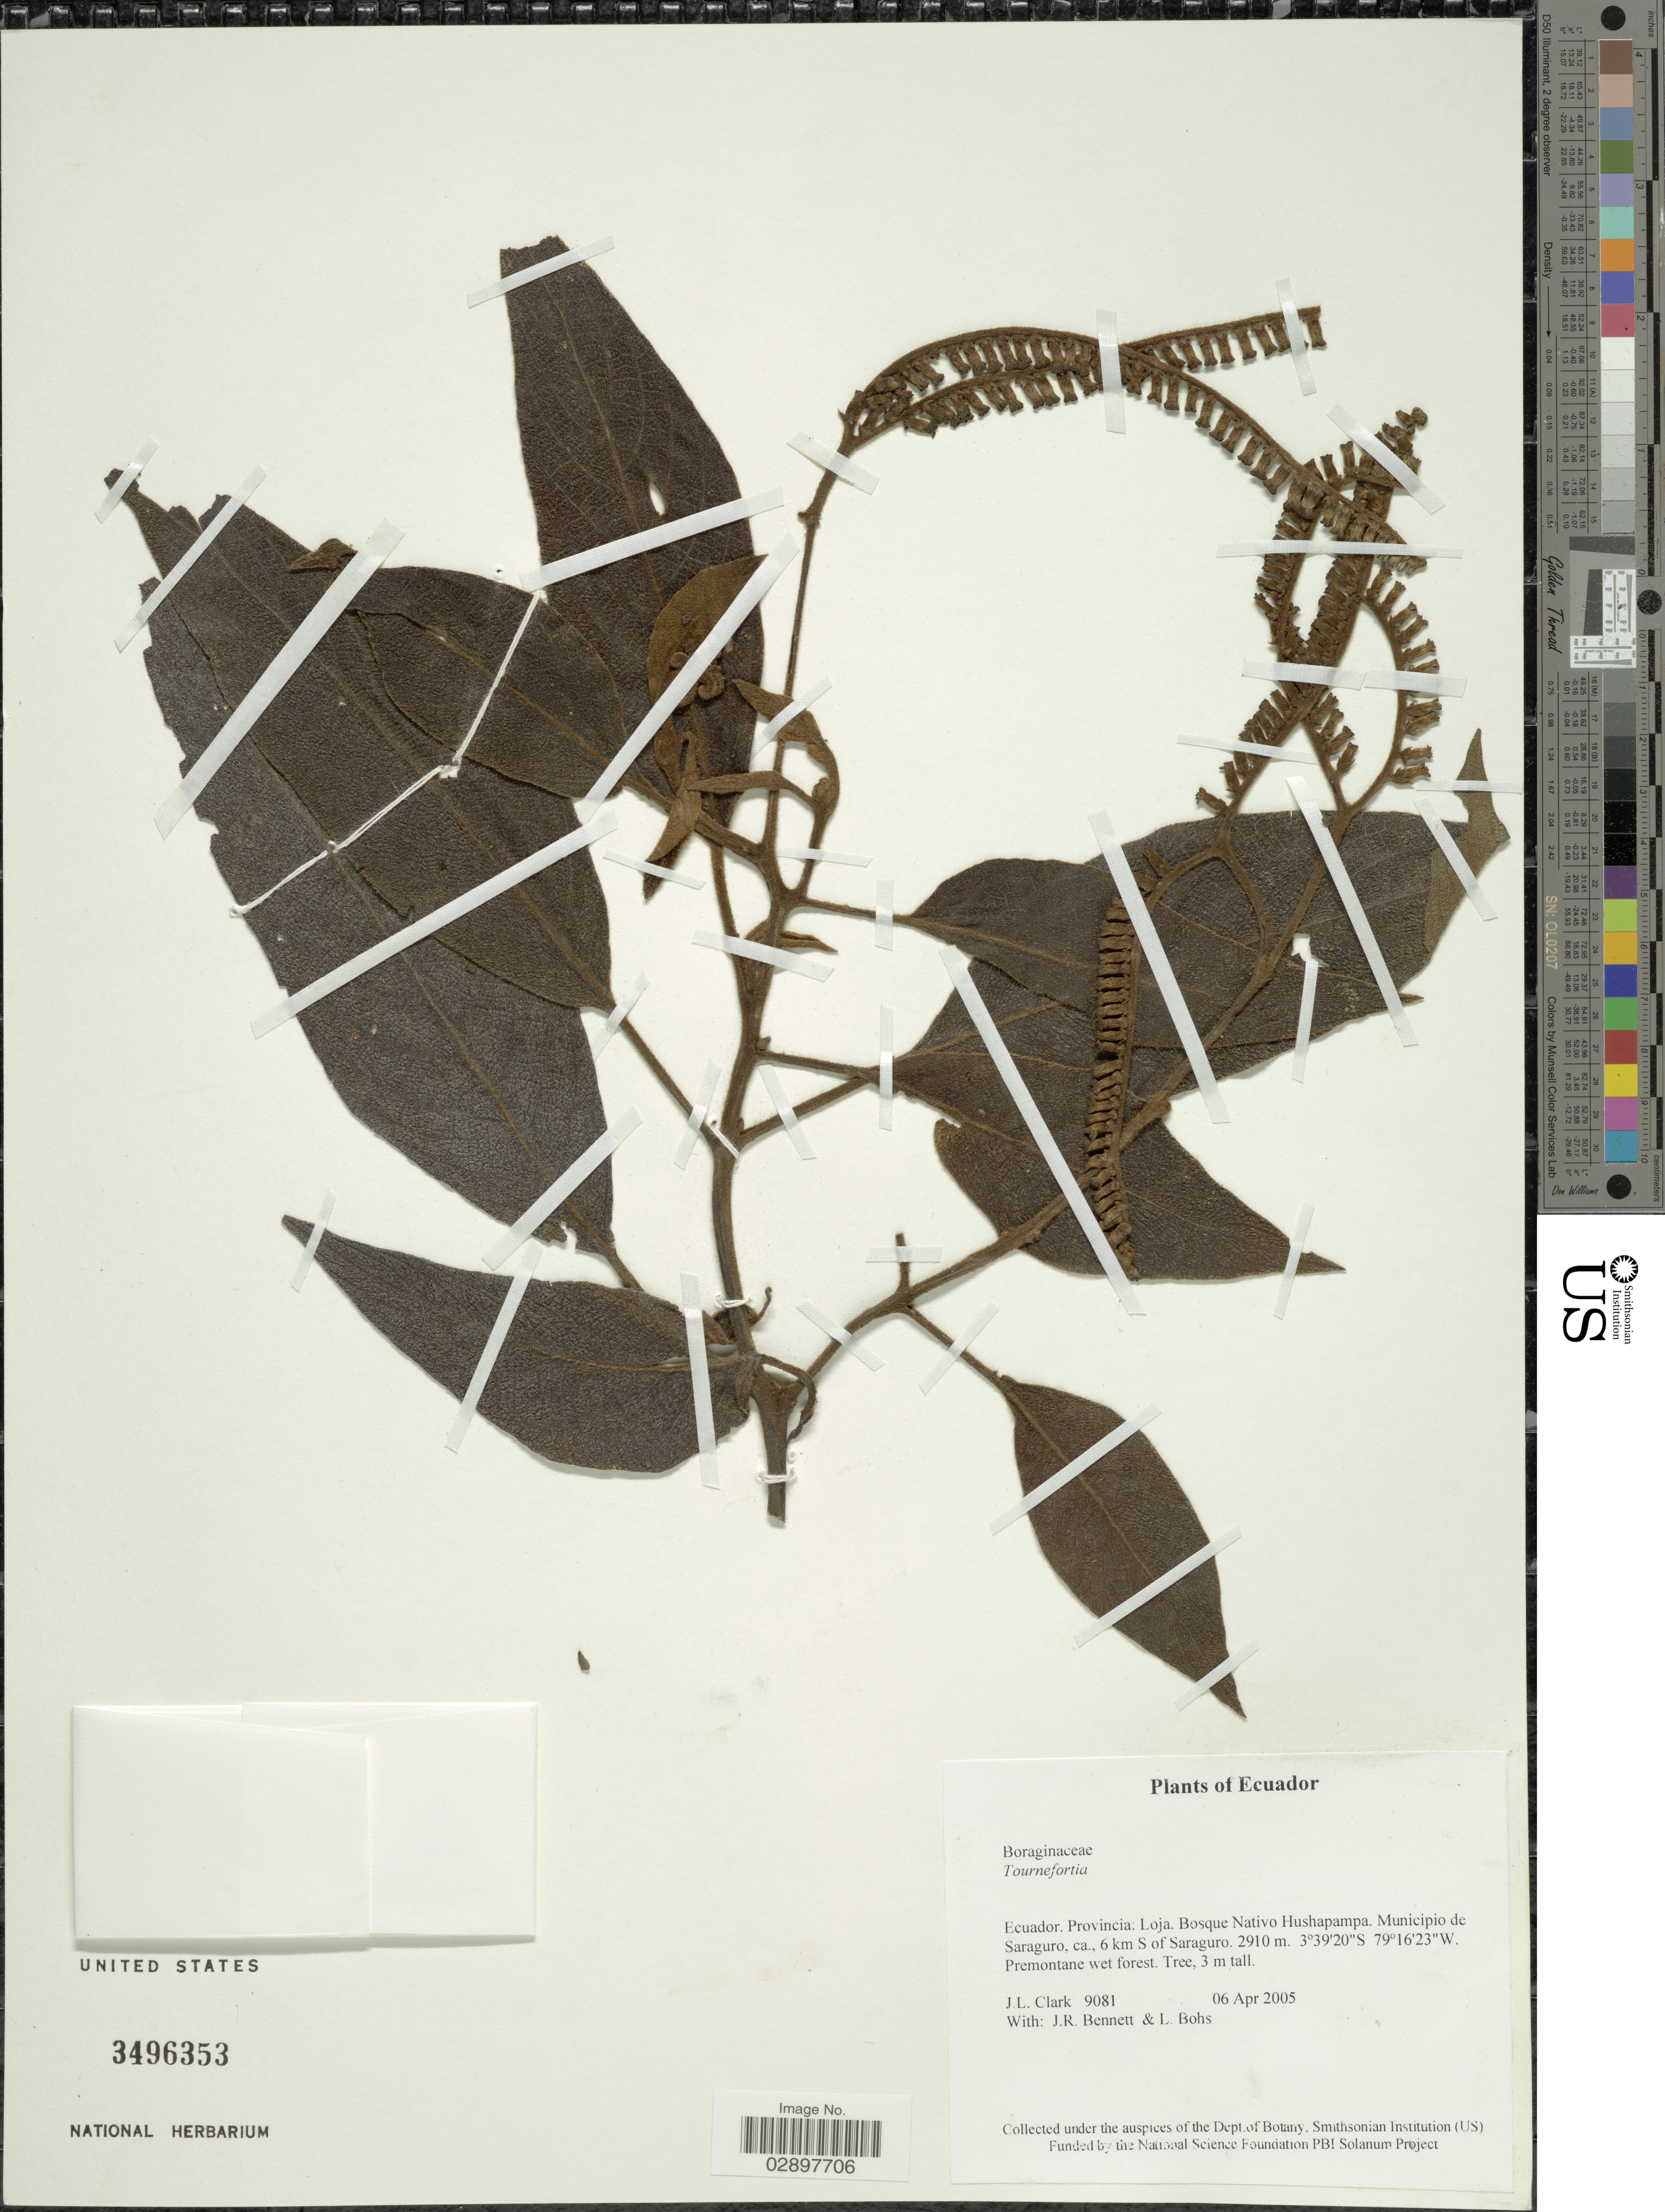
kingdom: Plantae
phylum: Tracheophyta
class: Magnoliopsida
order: Boraginales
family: Heliotropiaceae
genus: Tournefortia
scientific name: Tournefortia sp.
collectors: J. L. Clark, J. R. Bennett & L. A. Bohs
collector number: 9081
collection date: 2005-04-06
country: Ecuador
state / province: Loja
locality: Provincia Loja. Bosque Nativo Hushapampa. Municipio de Saraguro, ca. 6 km S of Saraguro.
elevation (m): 2910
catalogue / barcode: US 3496353